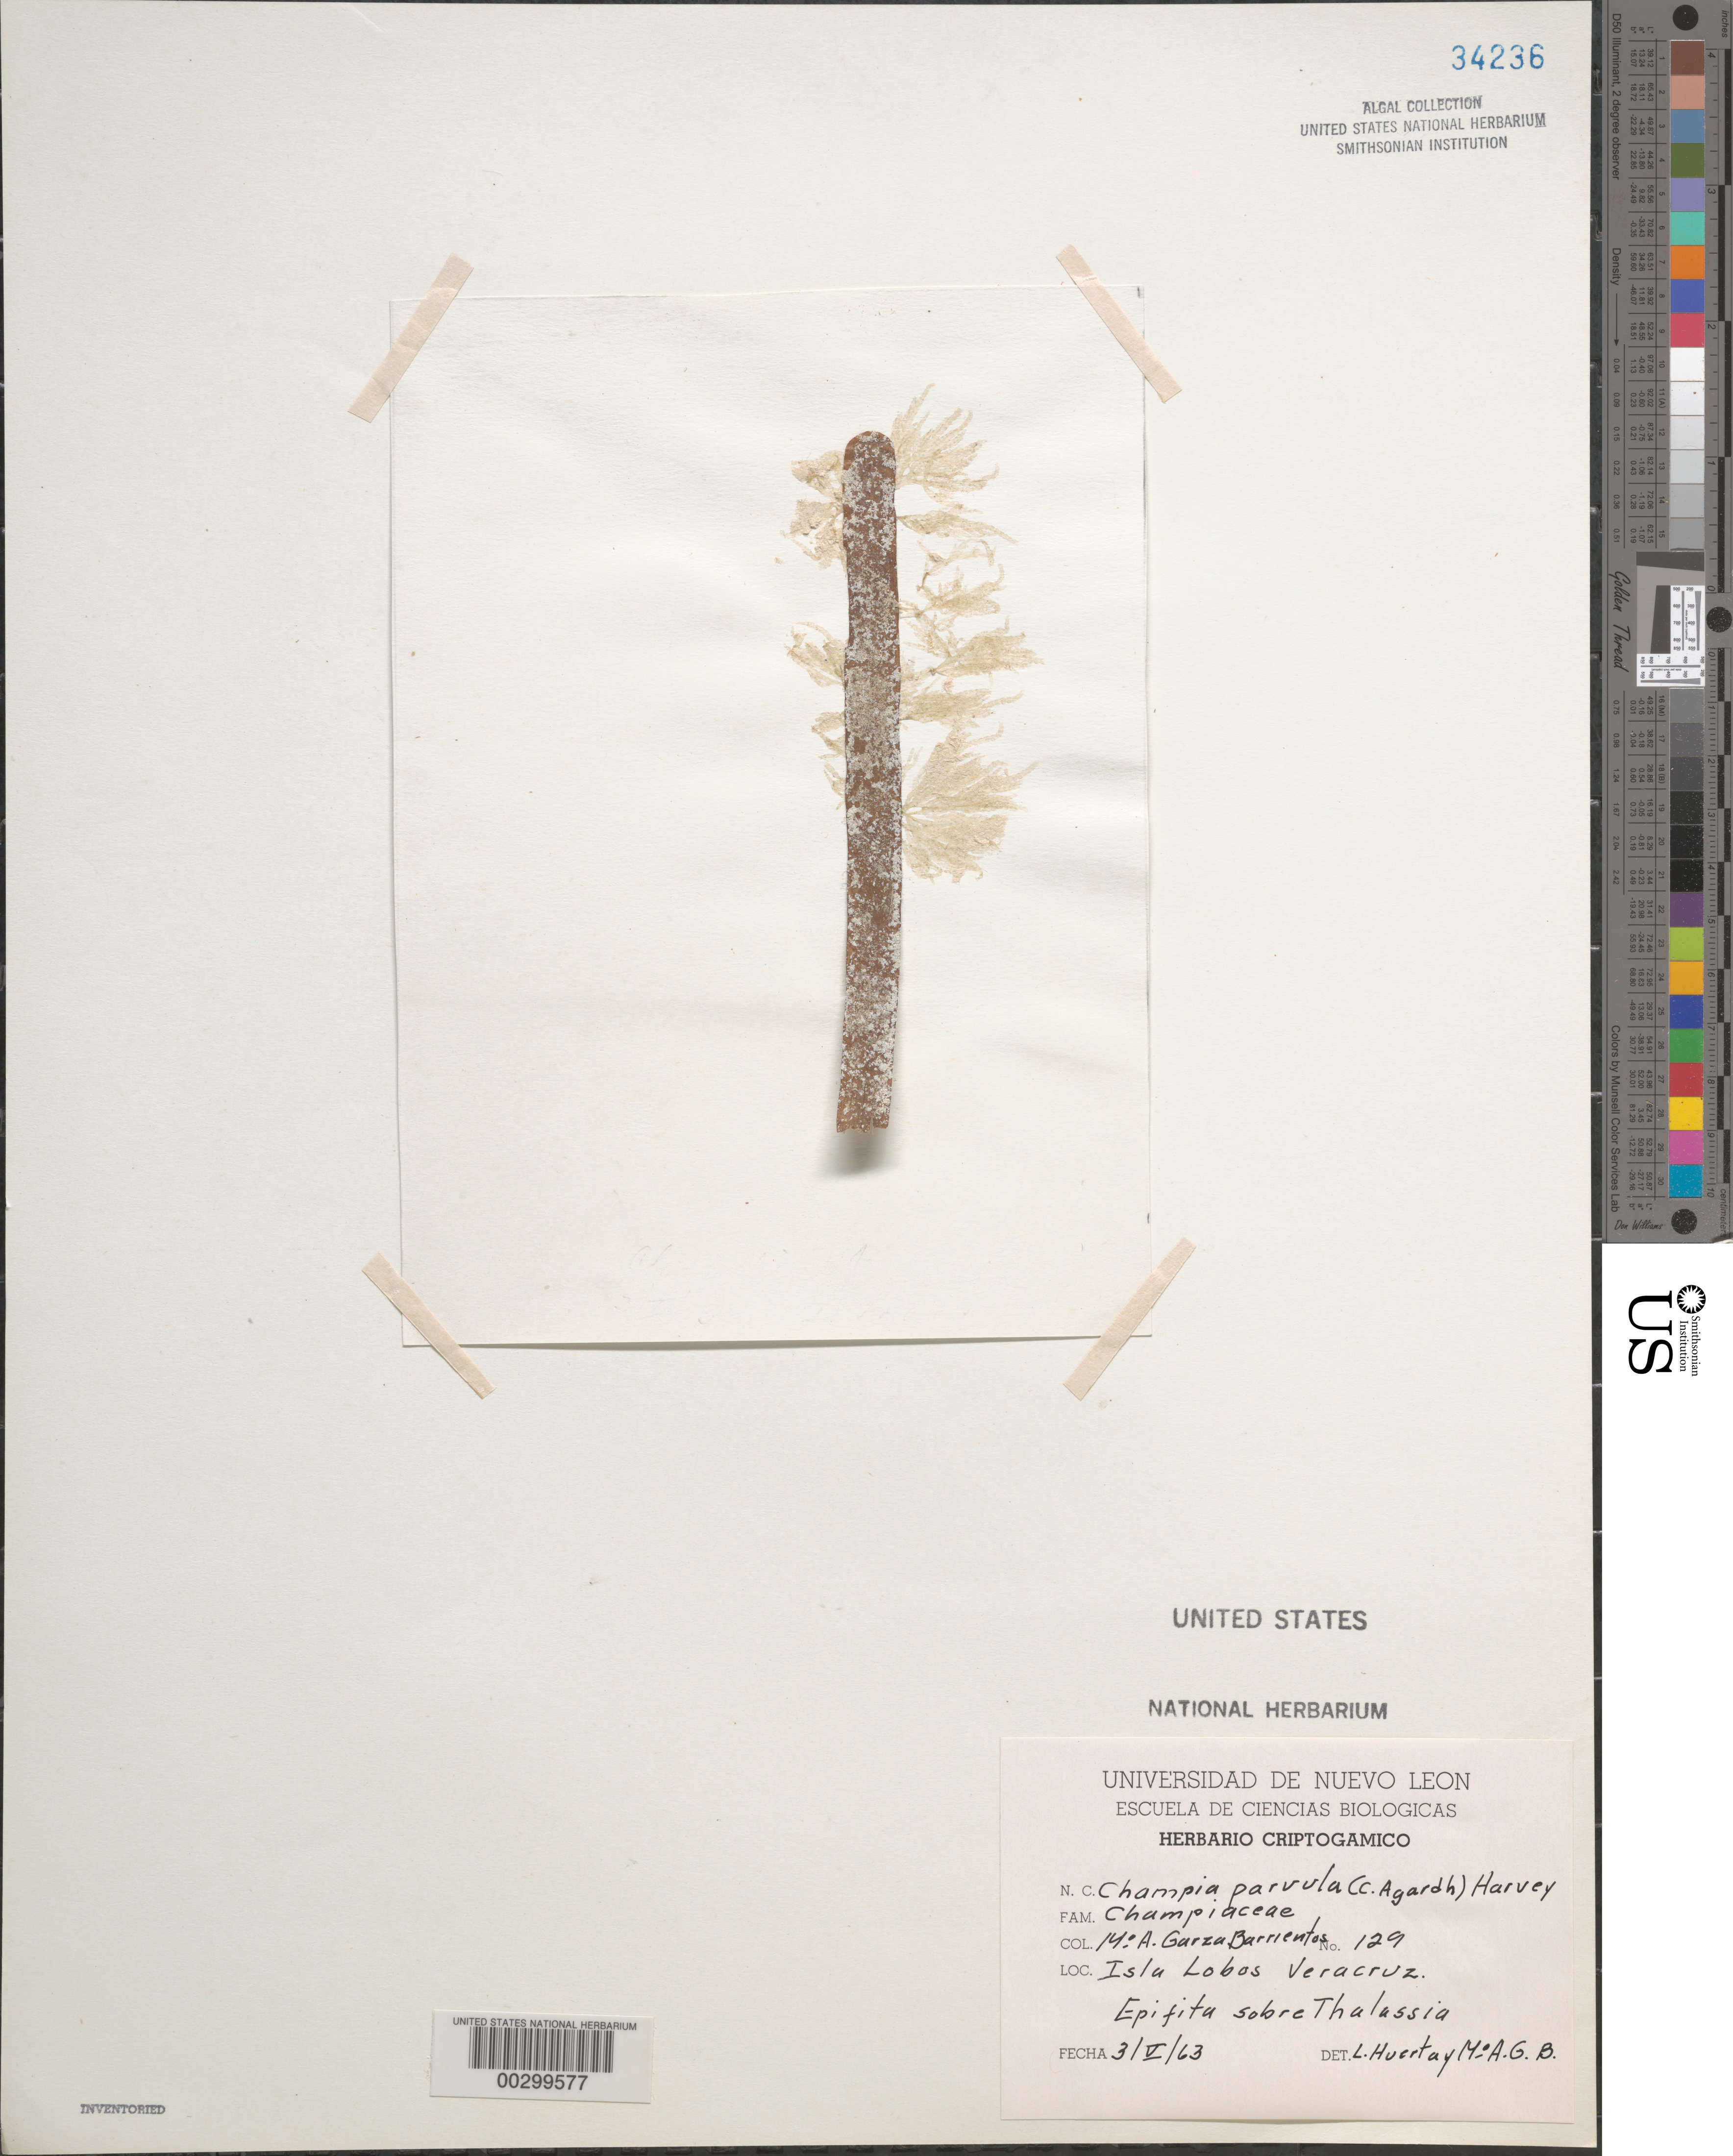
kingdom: Plantae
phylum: Rhodophyta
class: Florideophyceae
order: Rhodymeniales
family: Champiaceae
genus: Champia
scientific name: Champia parvula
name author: (C. Agardh) Harv.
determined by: Huerta M., L.; Garza Barrientos, M. A.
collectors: M. Garza Barrientos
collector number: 129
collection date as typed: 03 May 1963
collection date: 1963-05-03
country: Mexico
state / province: Veracruz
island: Isla Lobos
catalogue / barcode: US 34236